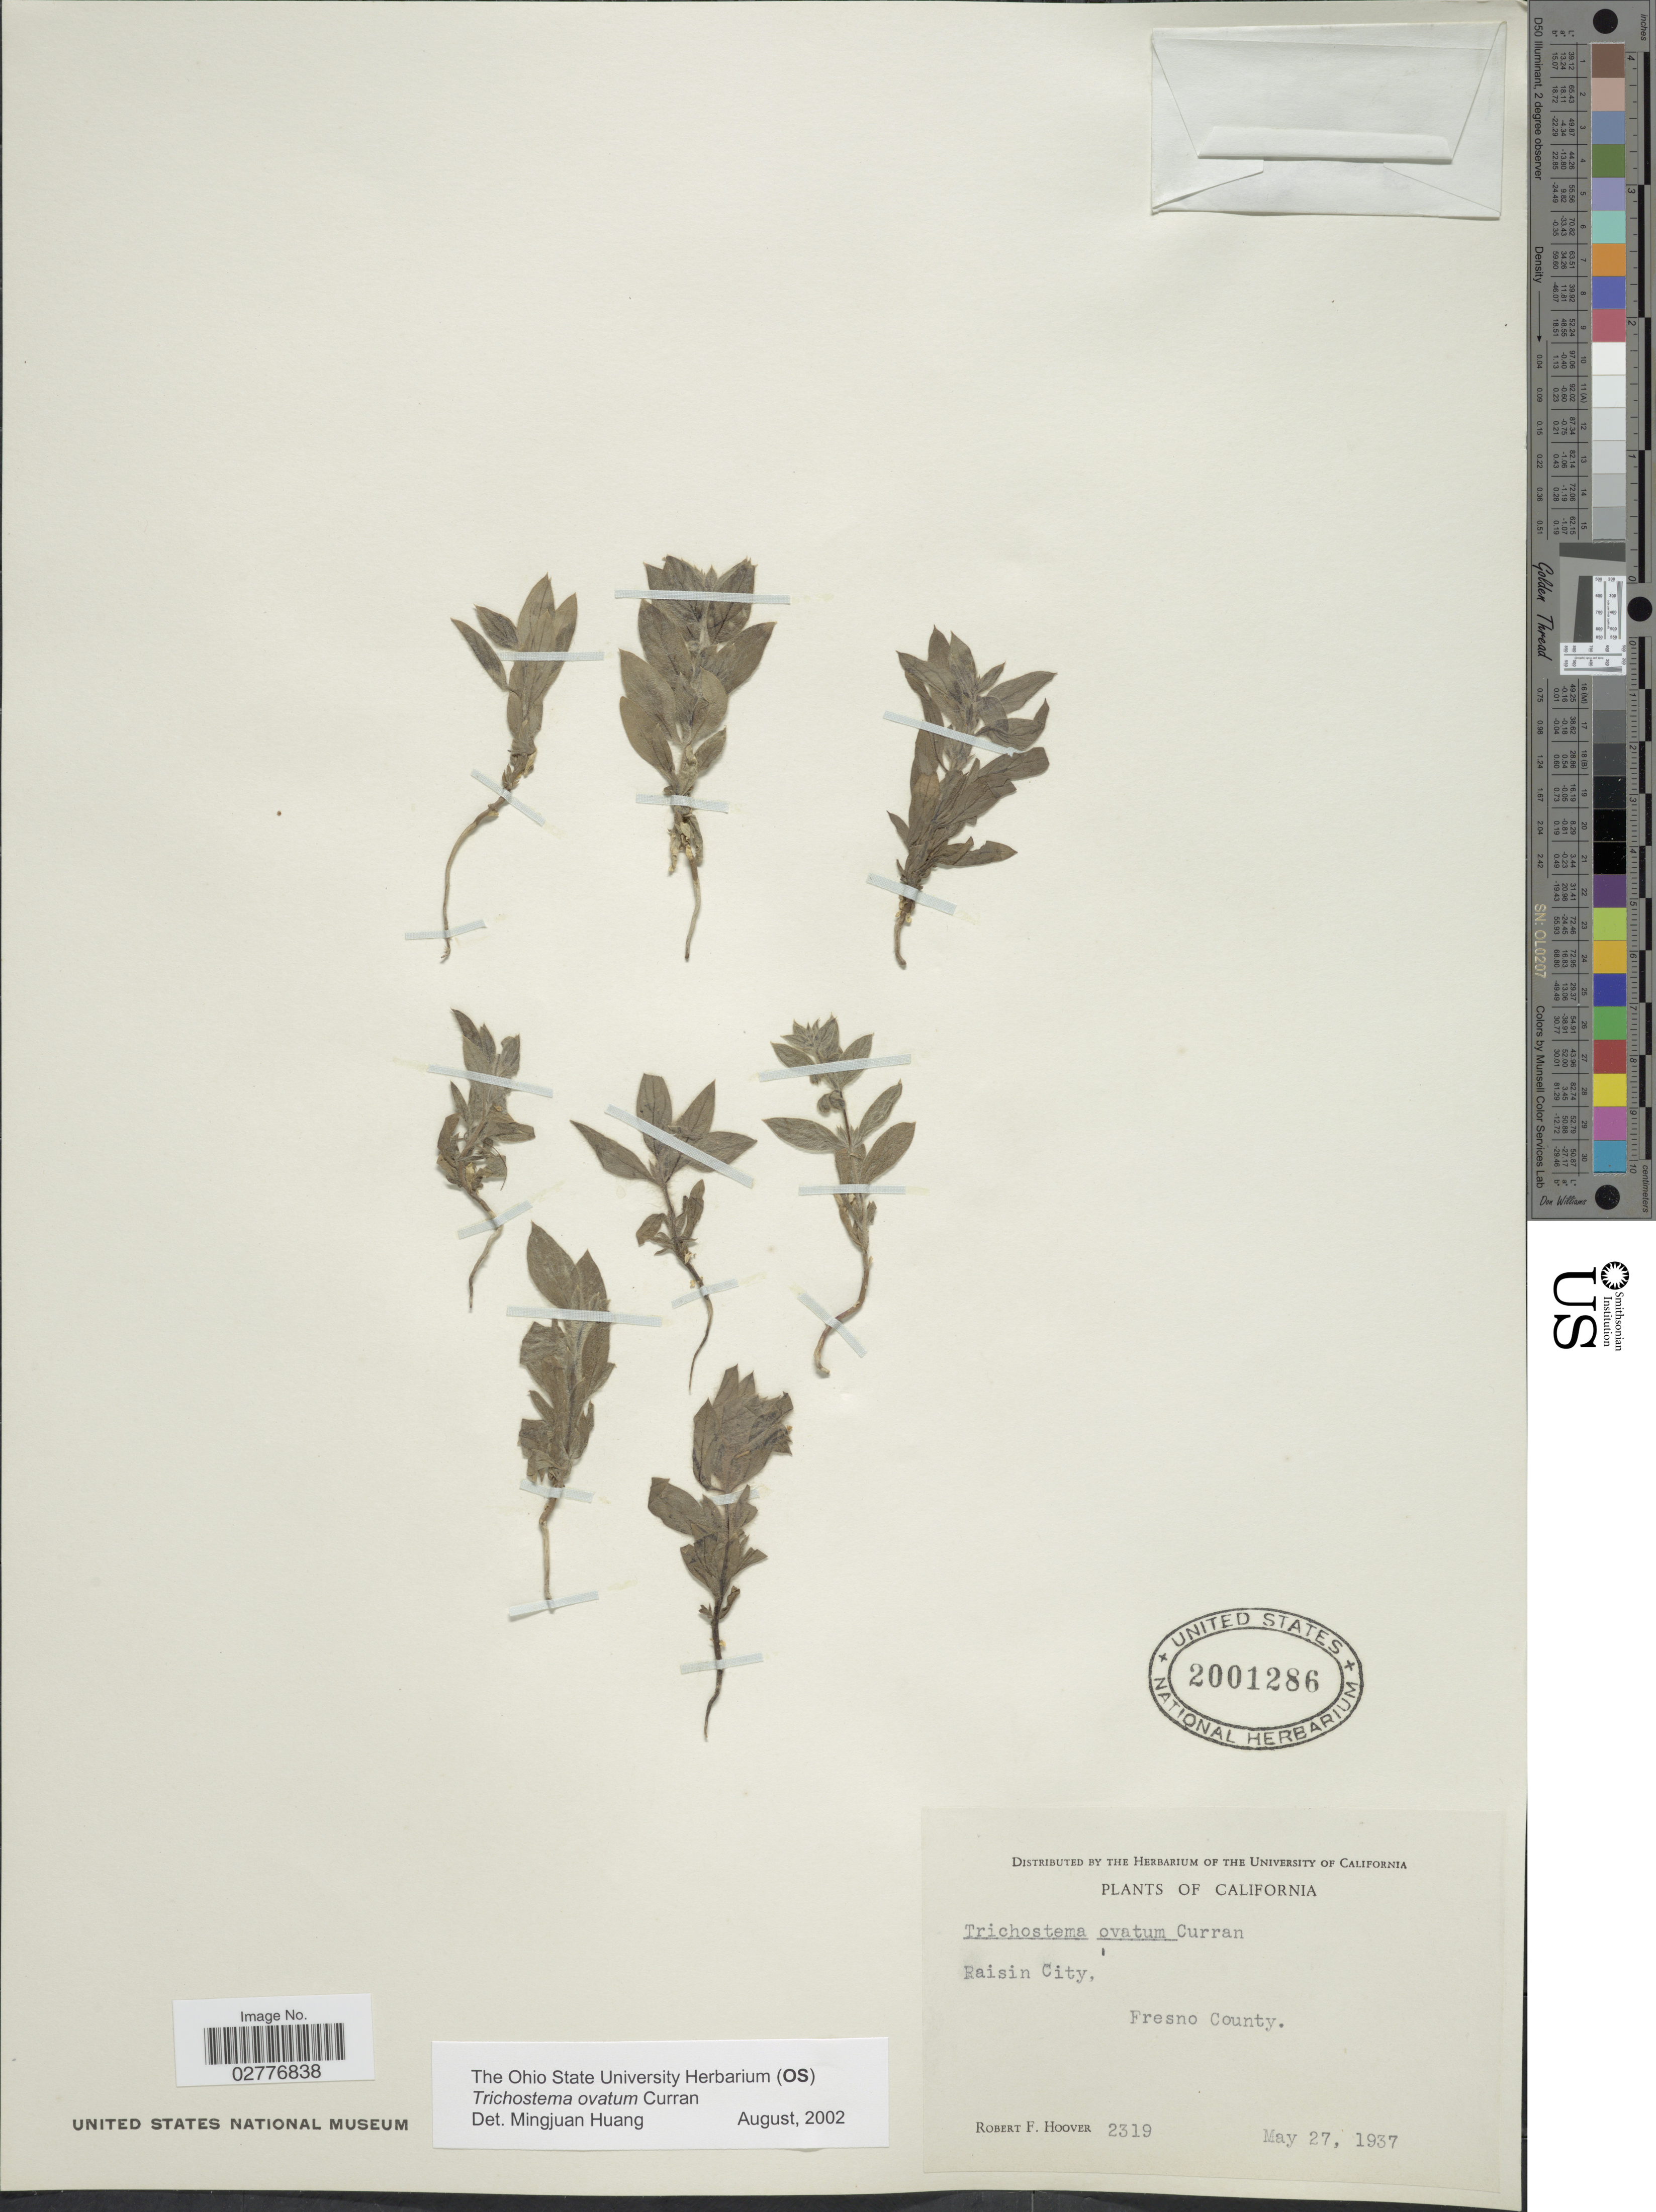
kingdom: Plantae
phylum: Tracheophyta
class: Magnoliopsida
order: Lamiales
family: Lamiaceae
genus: Trichostema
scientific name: Trichostema ovatum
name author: Curran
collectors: R. F. Hoover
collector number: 2319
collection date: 1937-05-27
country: United States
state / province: California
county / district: Fresno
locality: Raisin City, Fresno County.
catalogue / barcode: US 2001286